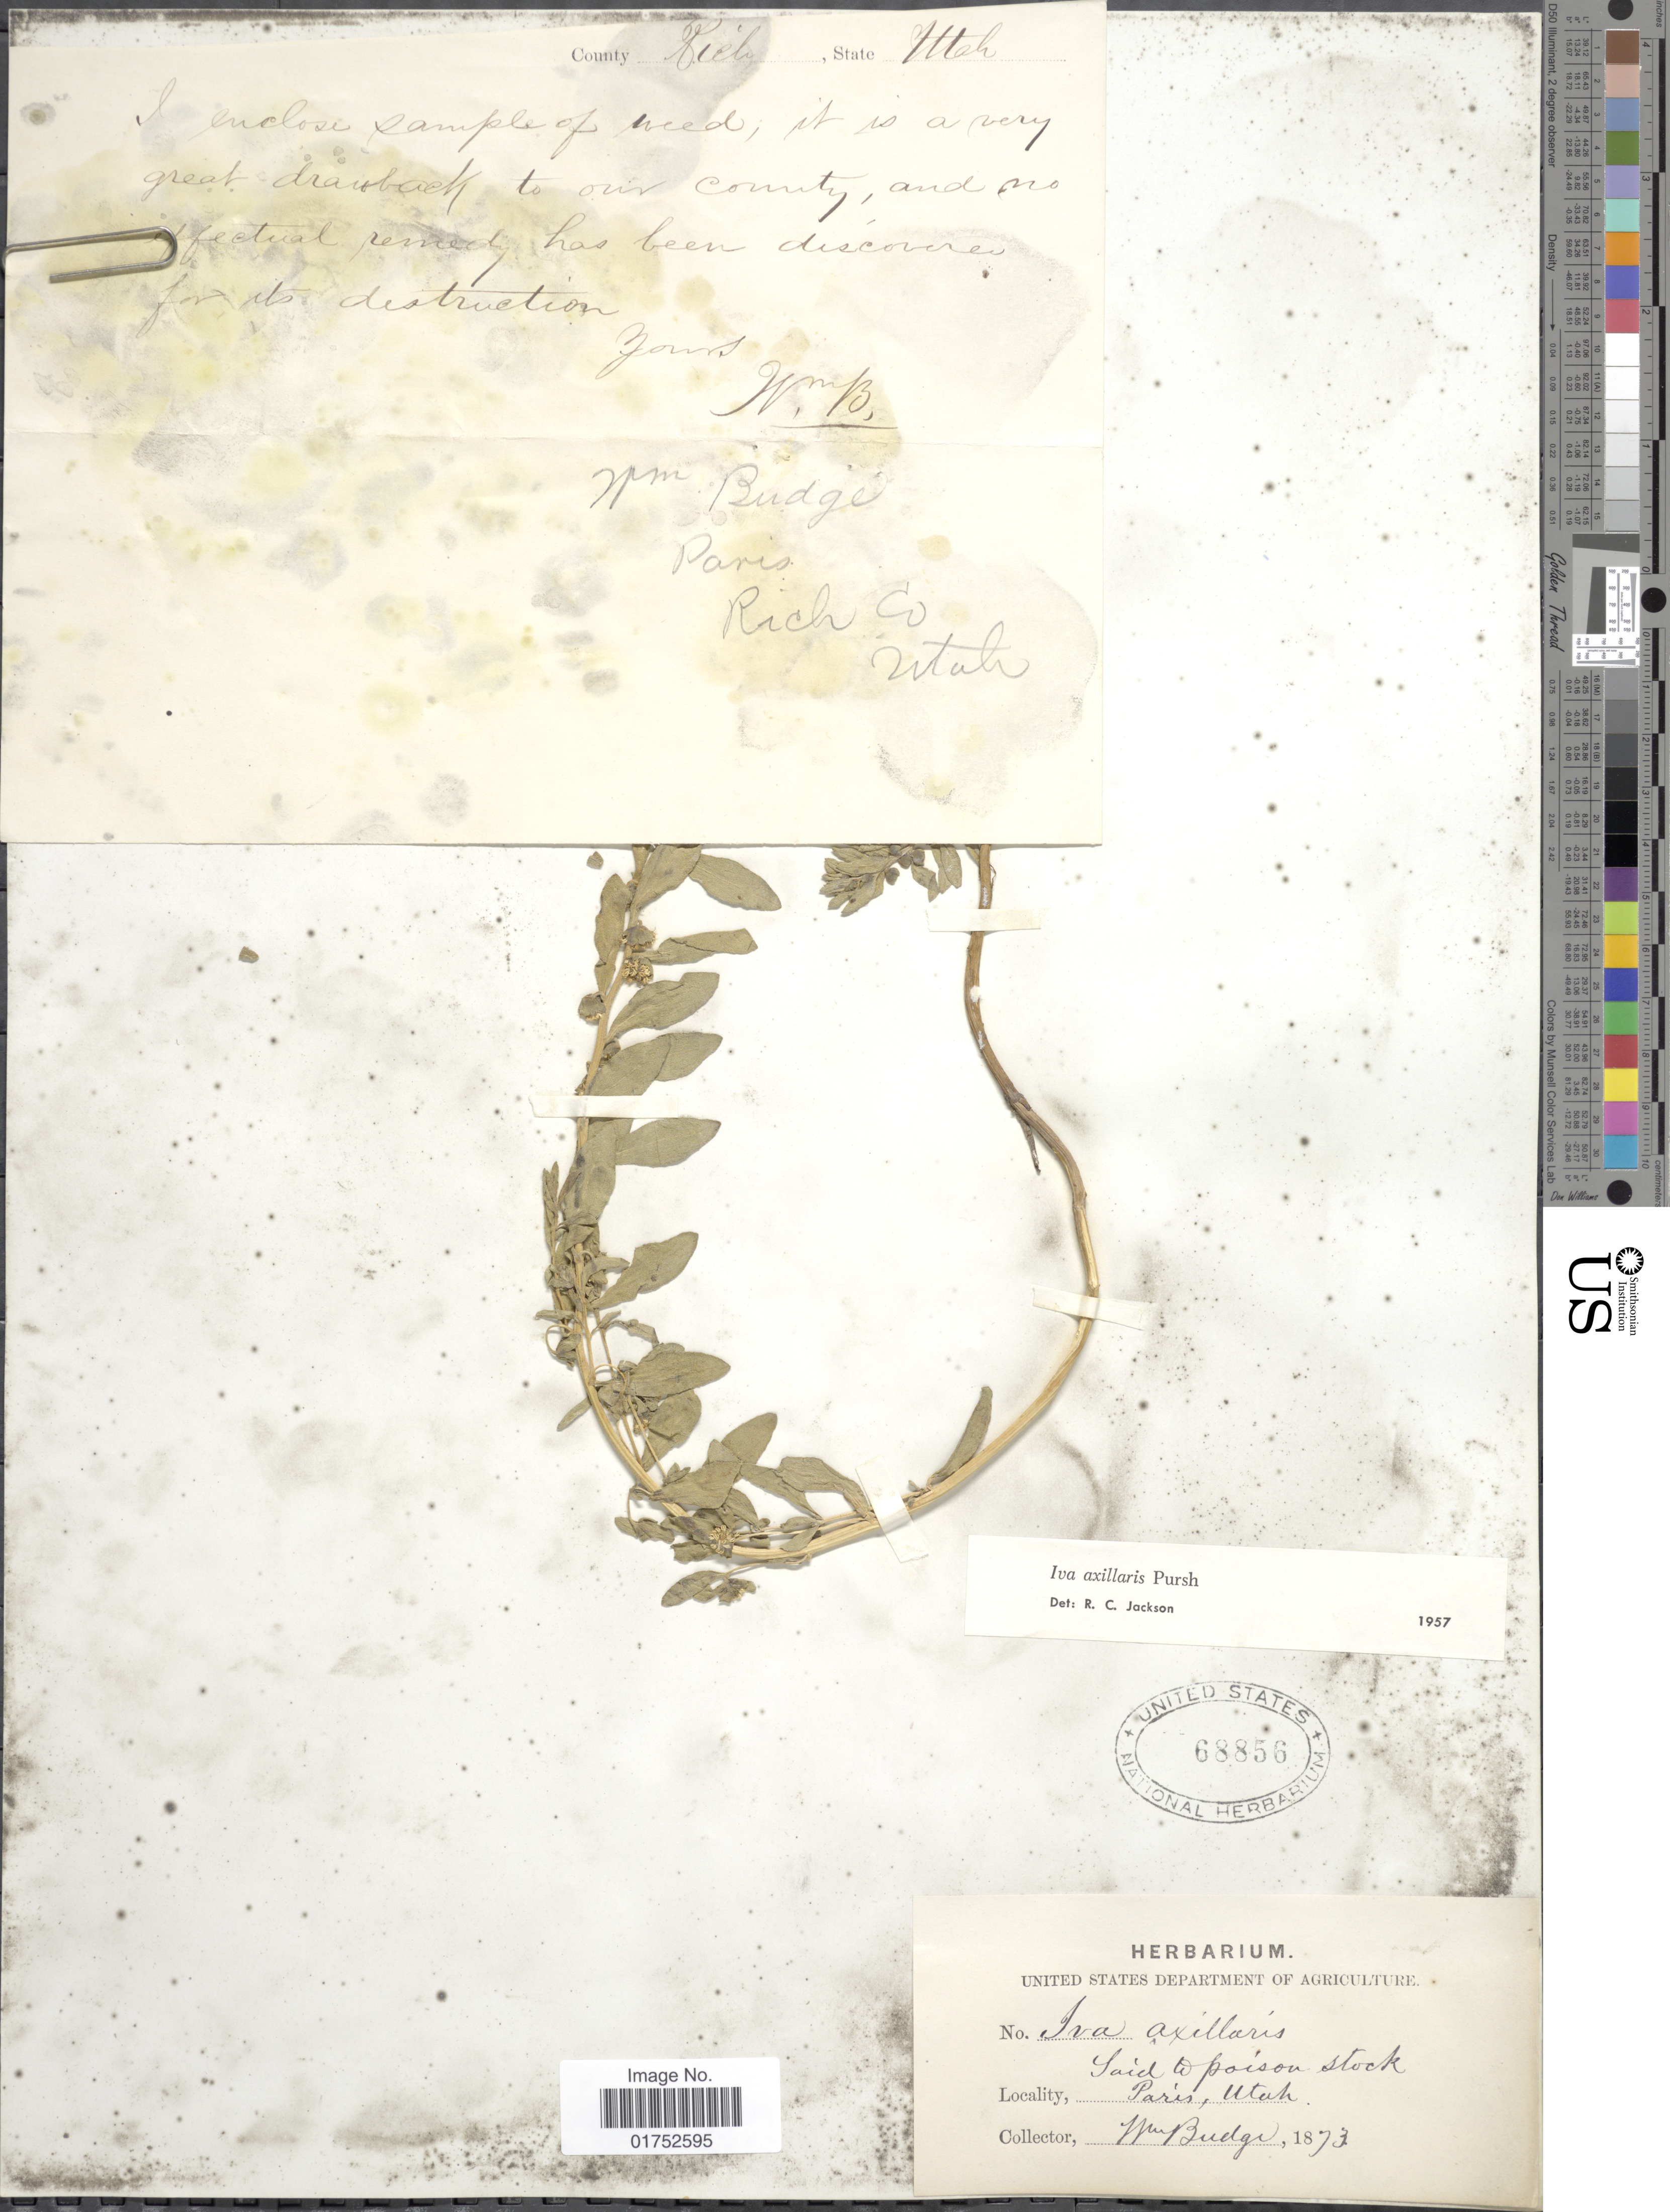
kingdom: Plantae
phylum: Tracheophyta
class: Magnoliopsida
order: Asterales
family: Asteraceae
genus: Iva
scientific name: Iva axillaris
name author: Pursh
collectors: W. Budge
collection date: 1873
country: United States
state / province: Utah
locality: Paris, Rich Co.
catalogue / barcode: US 68856